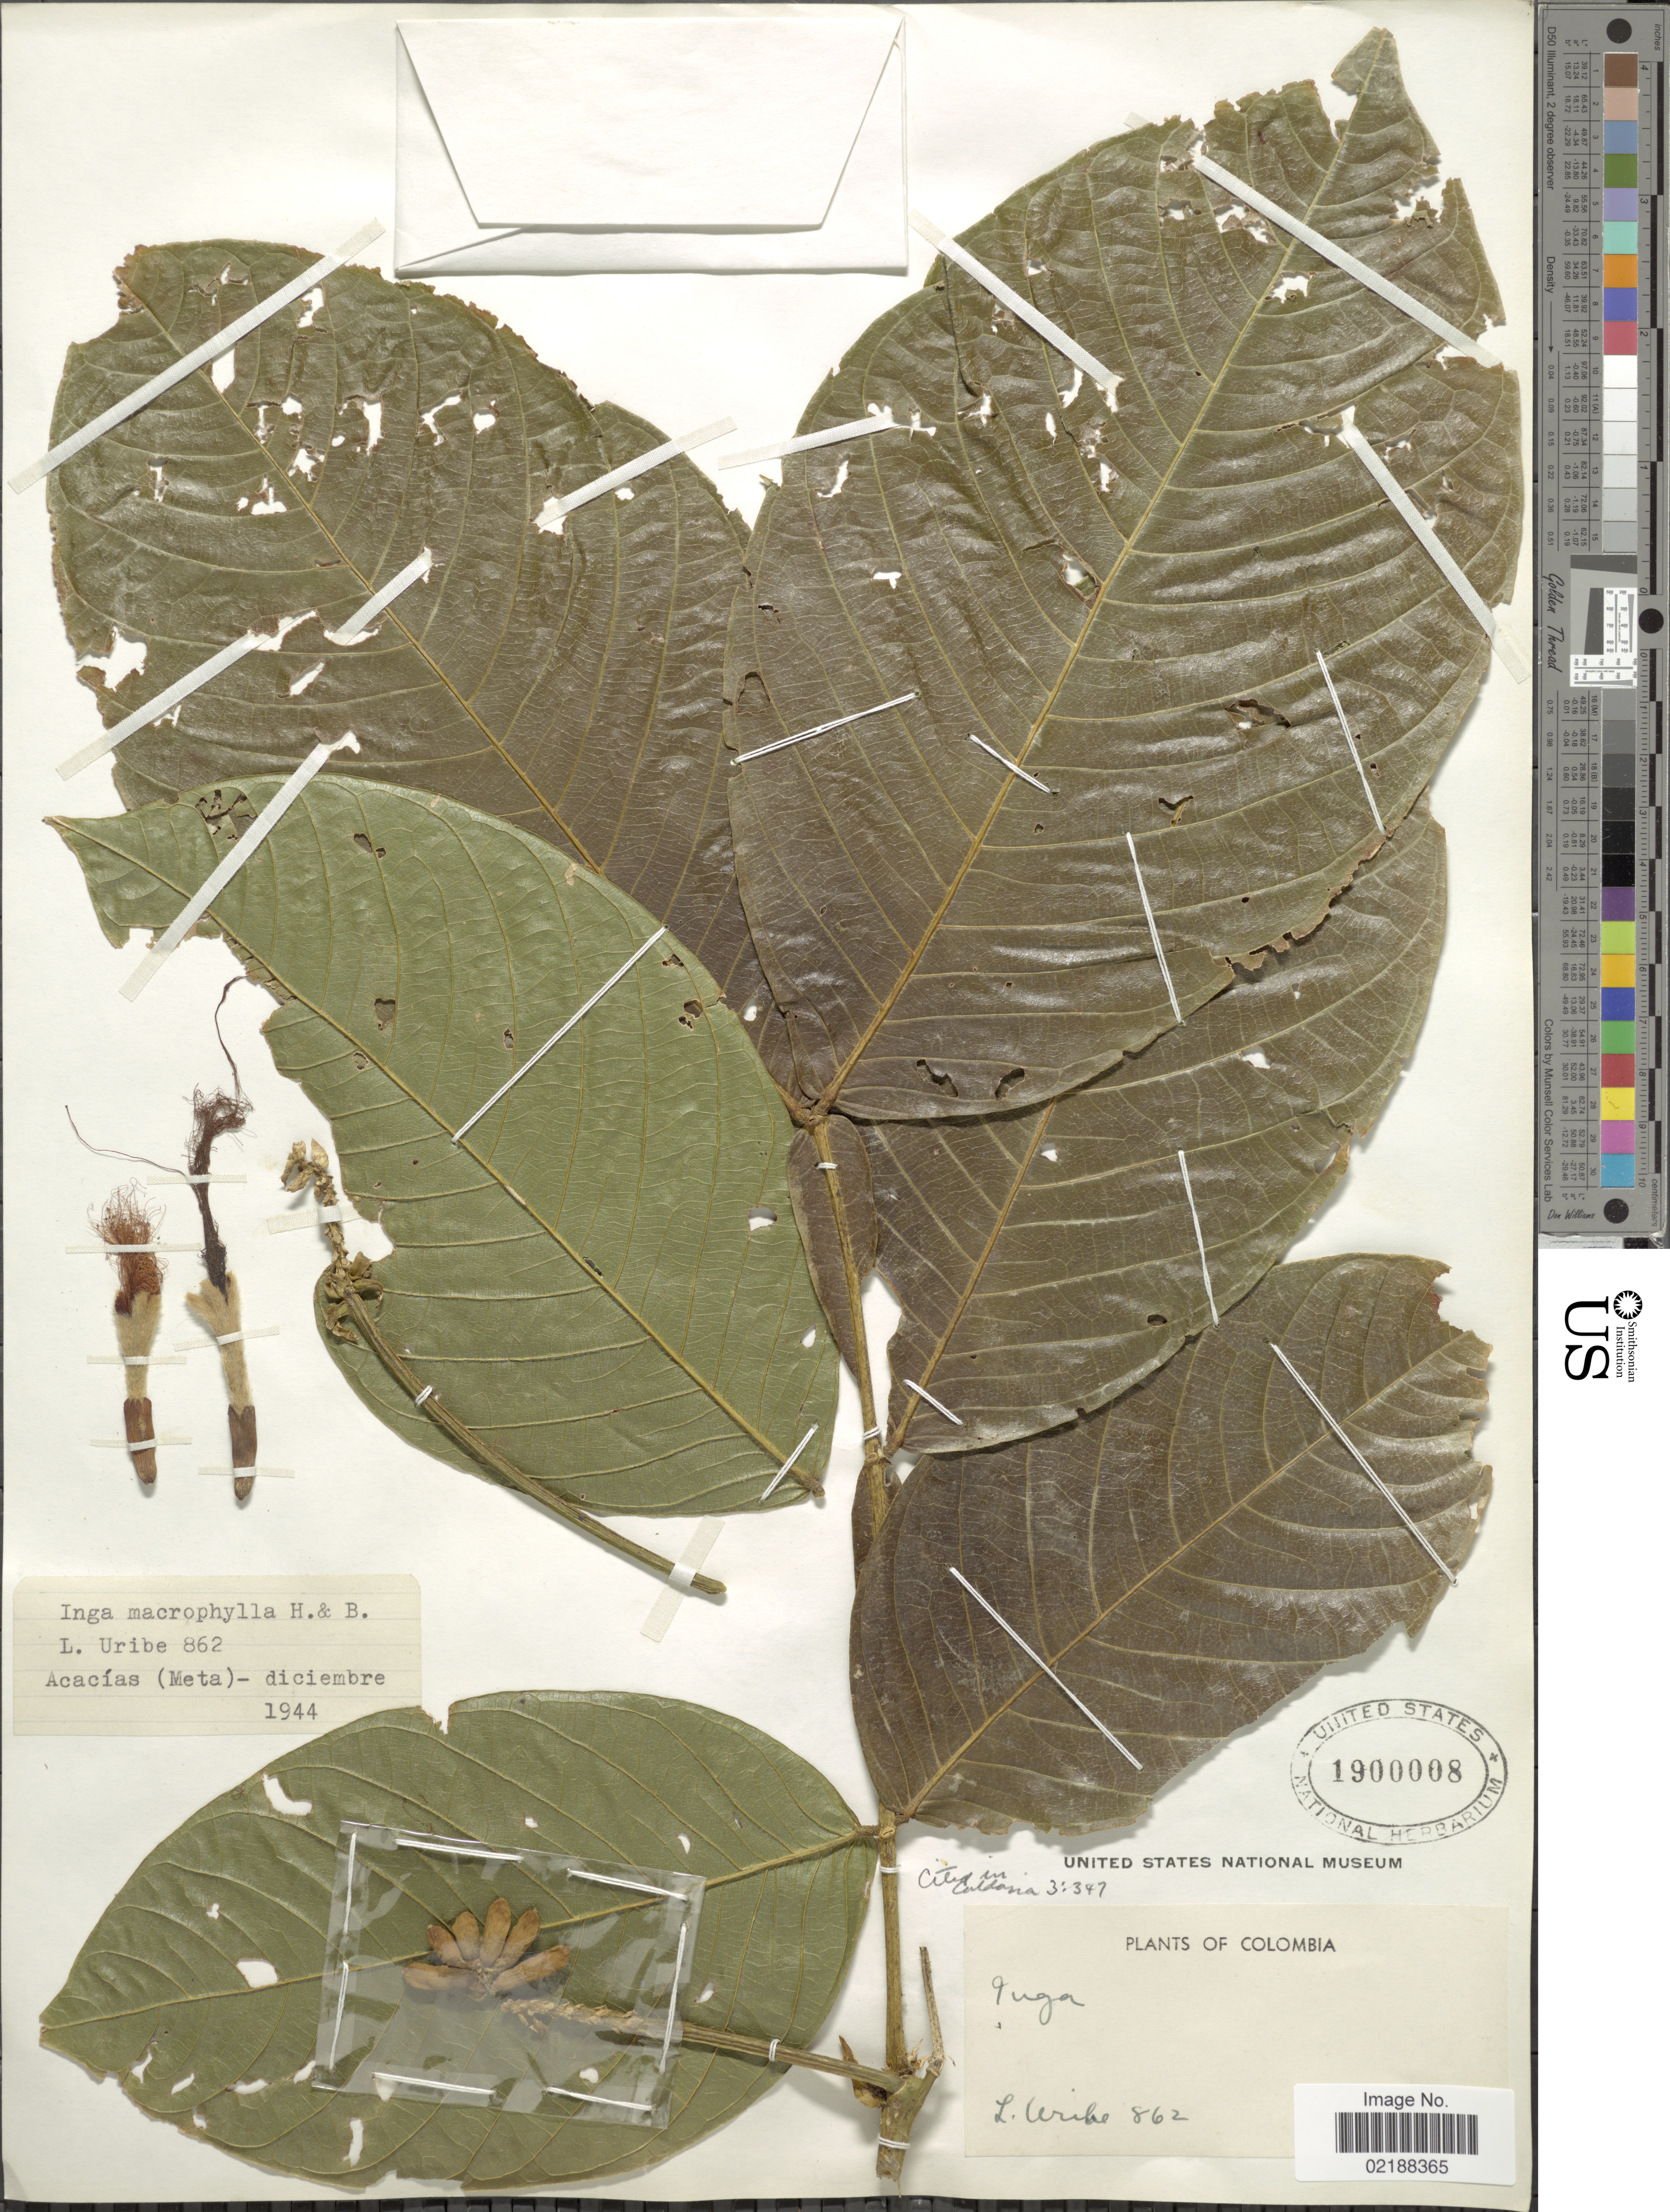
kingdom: Plantae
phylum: Tracheophyta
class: Magnoliopsida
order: Fabales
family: Fabaceae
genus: Inga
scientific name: Inga macrophylla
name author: Humb. & Bonpl. ex Willd.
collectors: L. Uribe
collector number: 862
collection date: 1944-12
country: Colombia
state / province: Meta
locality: Acacias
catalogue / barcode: US 1900008